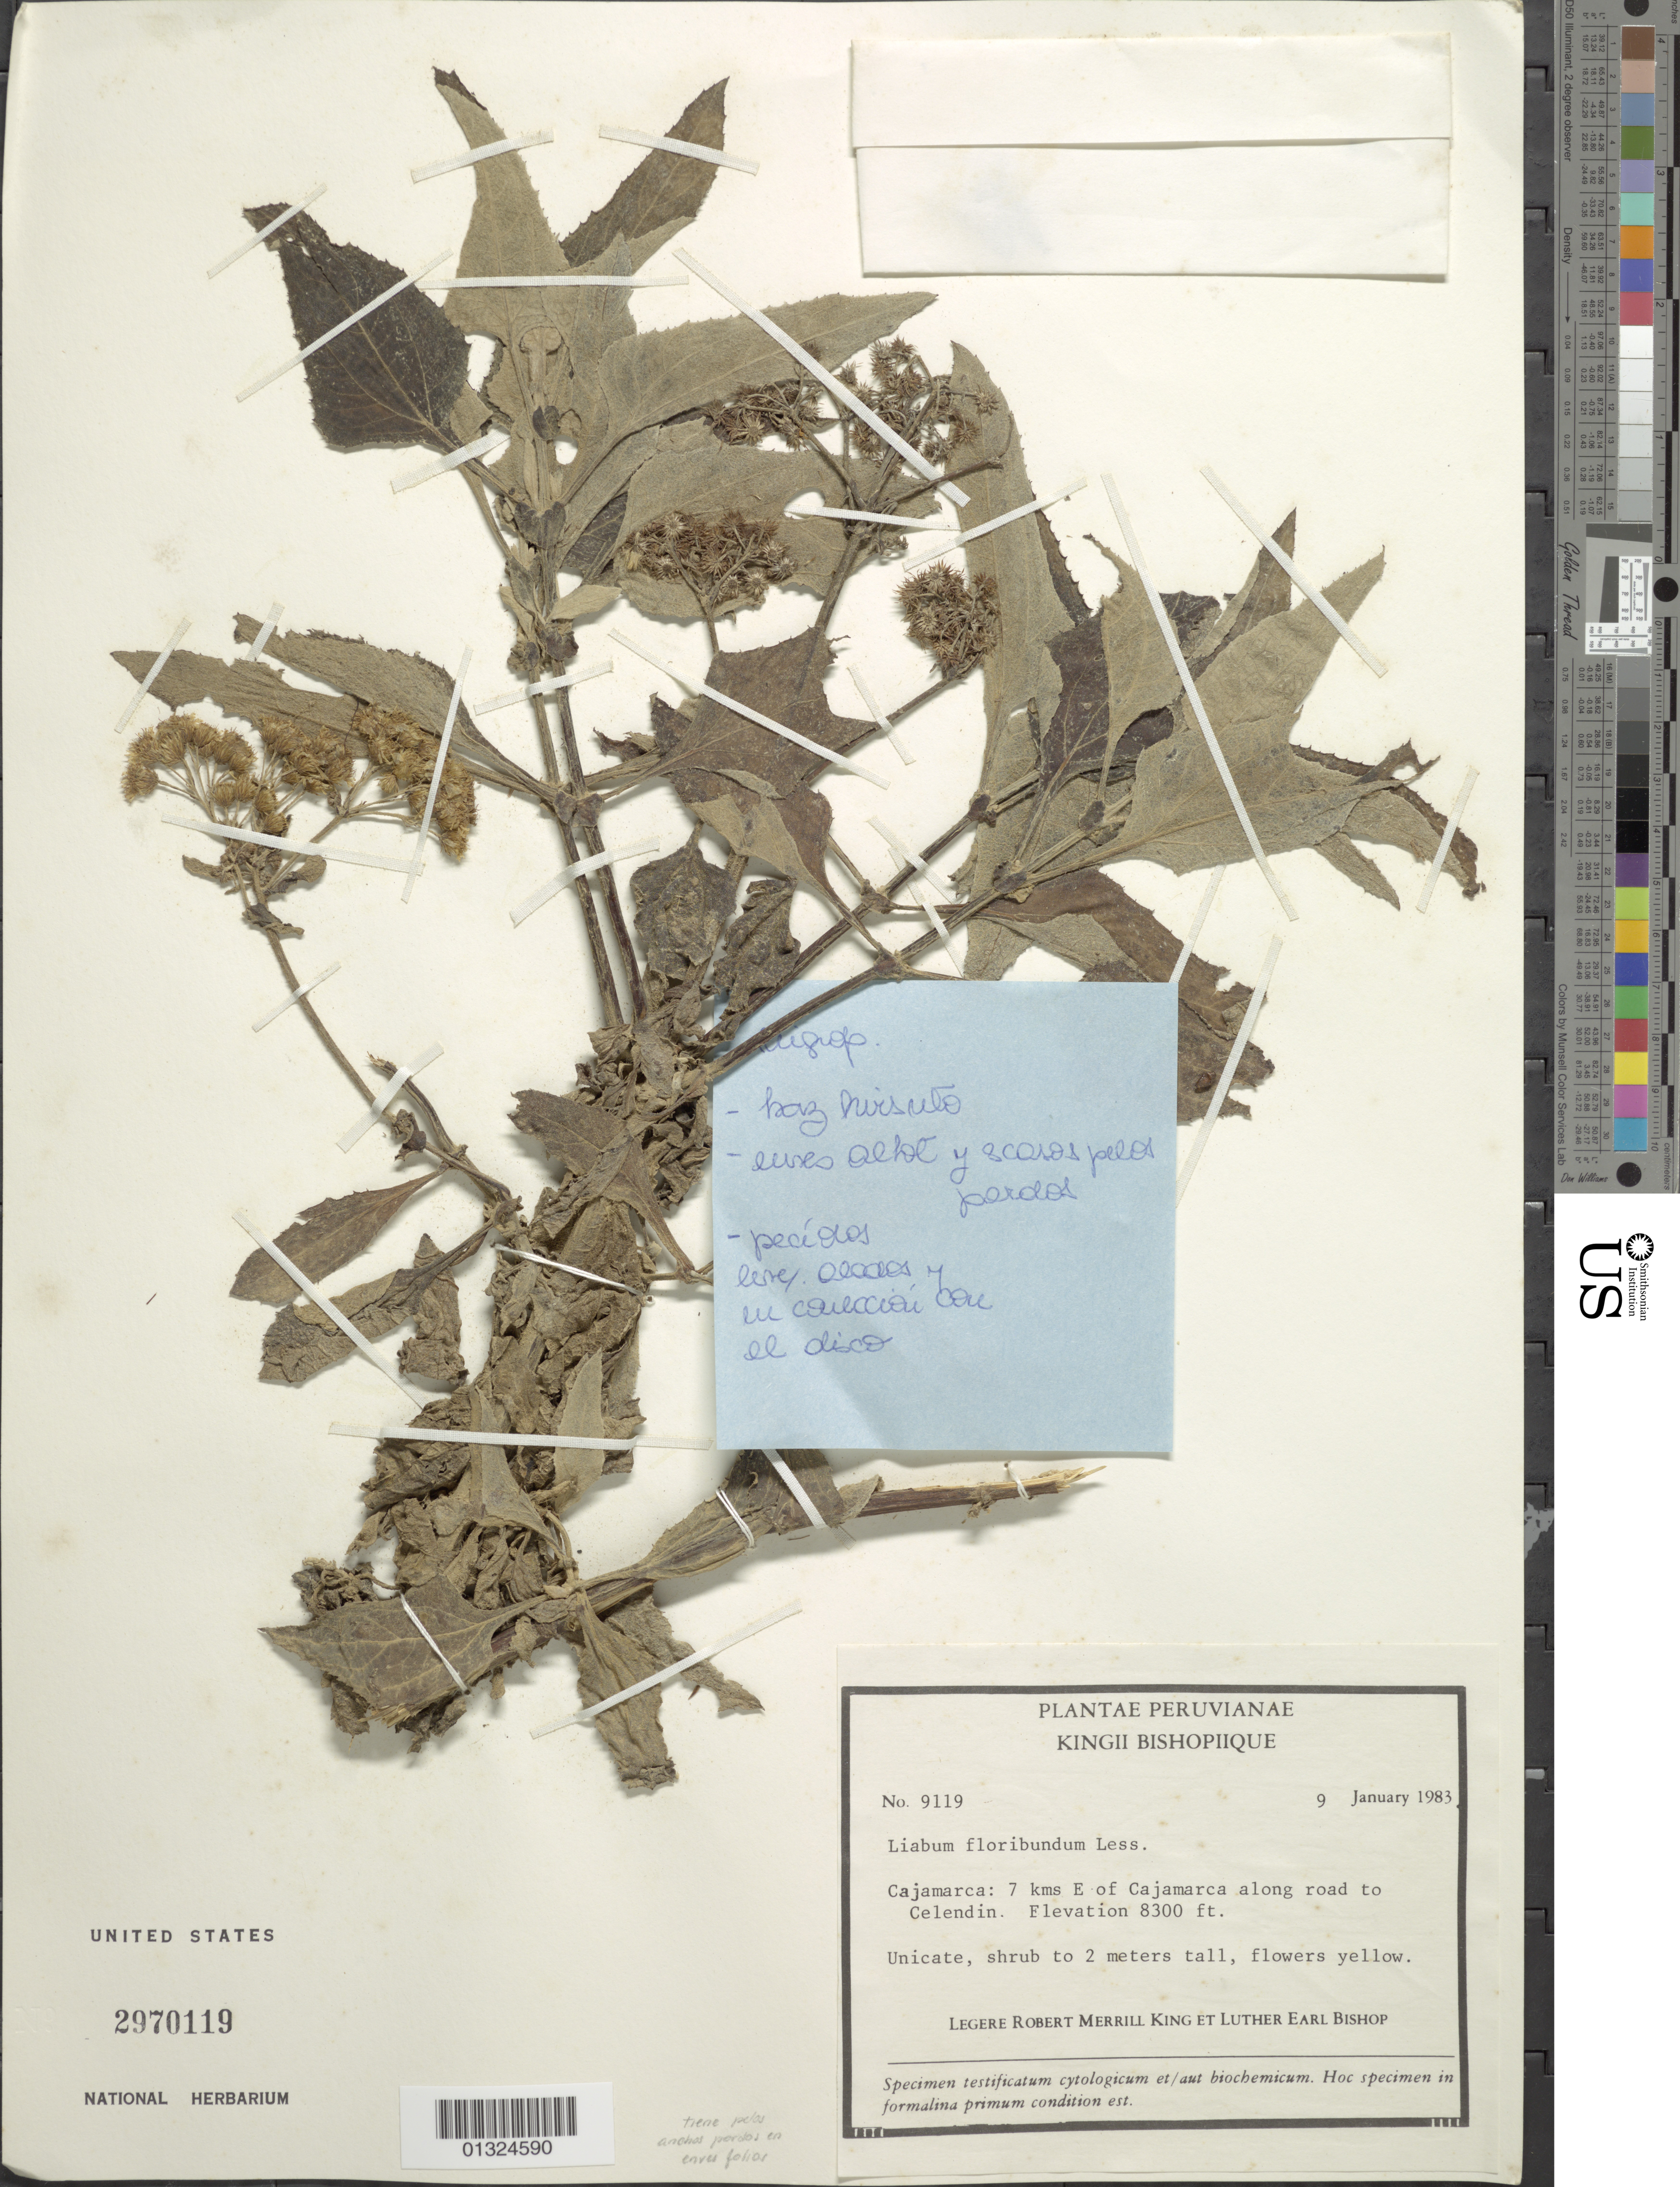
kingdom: Plantae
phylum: Tracheophyta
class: Magnoliopsida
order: Asterales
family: Asteraceae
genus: Liabum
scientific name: Liabum floribundum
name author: Less.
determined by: Gutierrez, D. G.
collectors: R. M. King & L. E. Bishop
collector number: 9119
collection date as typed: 9 January 1983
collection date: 1983-01-09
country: Peru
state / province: Cajamarca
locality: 7 km E of Cajamarca along road to Celendin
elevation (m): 2530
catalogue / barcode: US 2970119